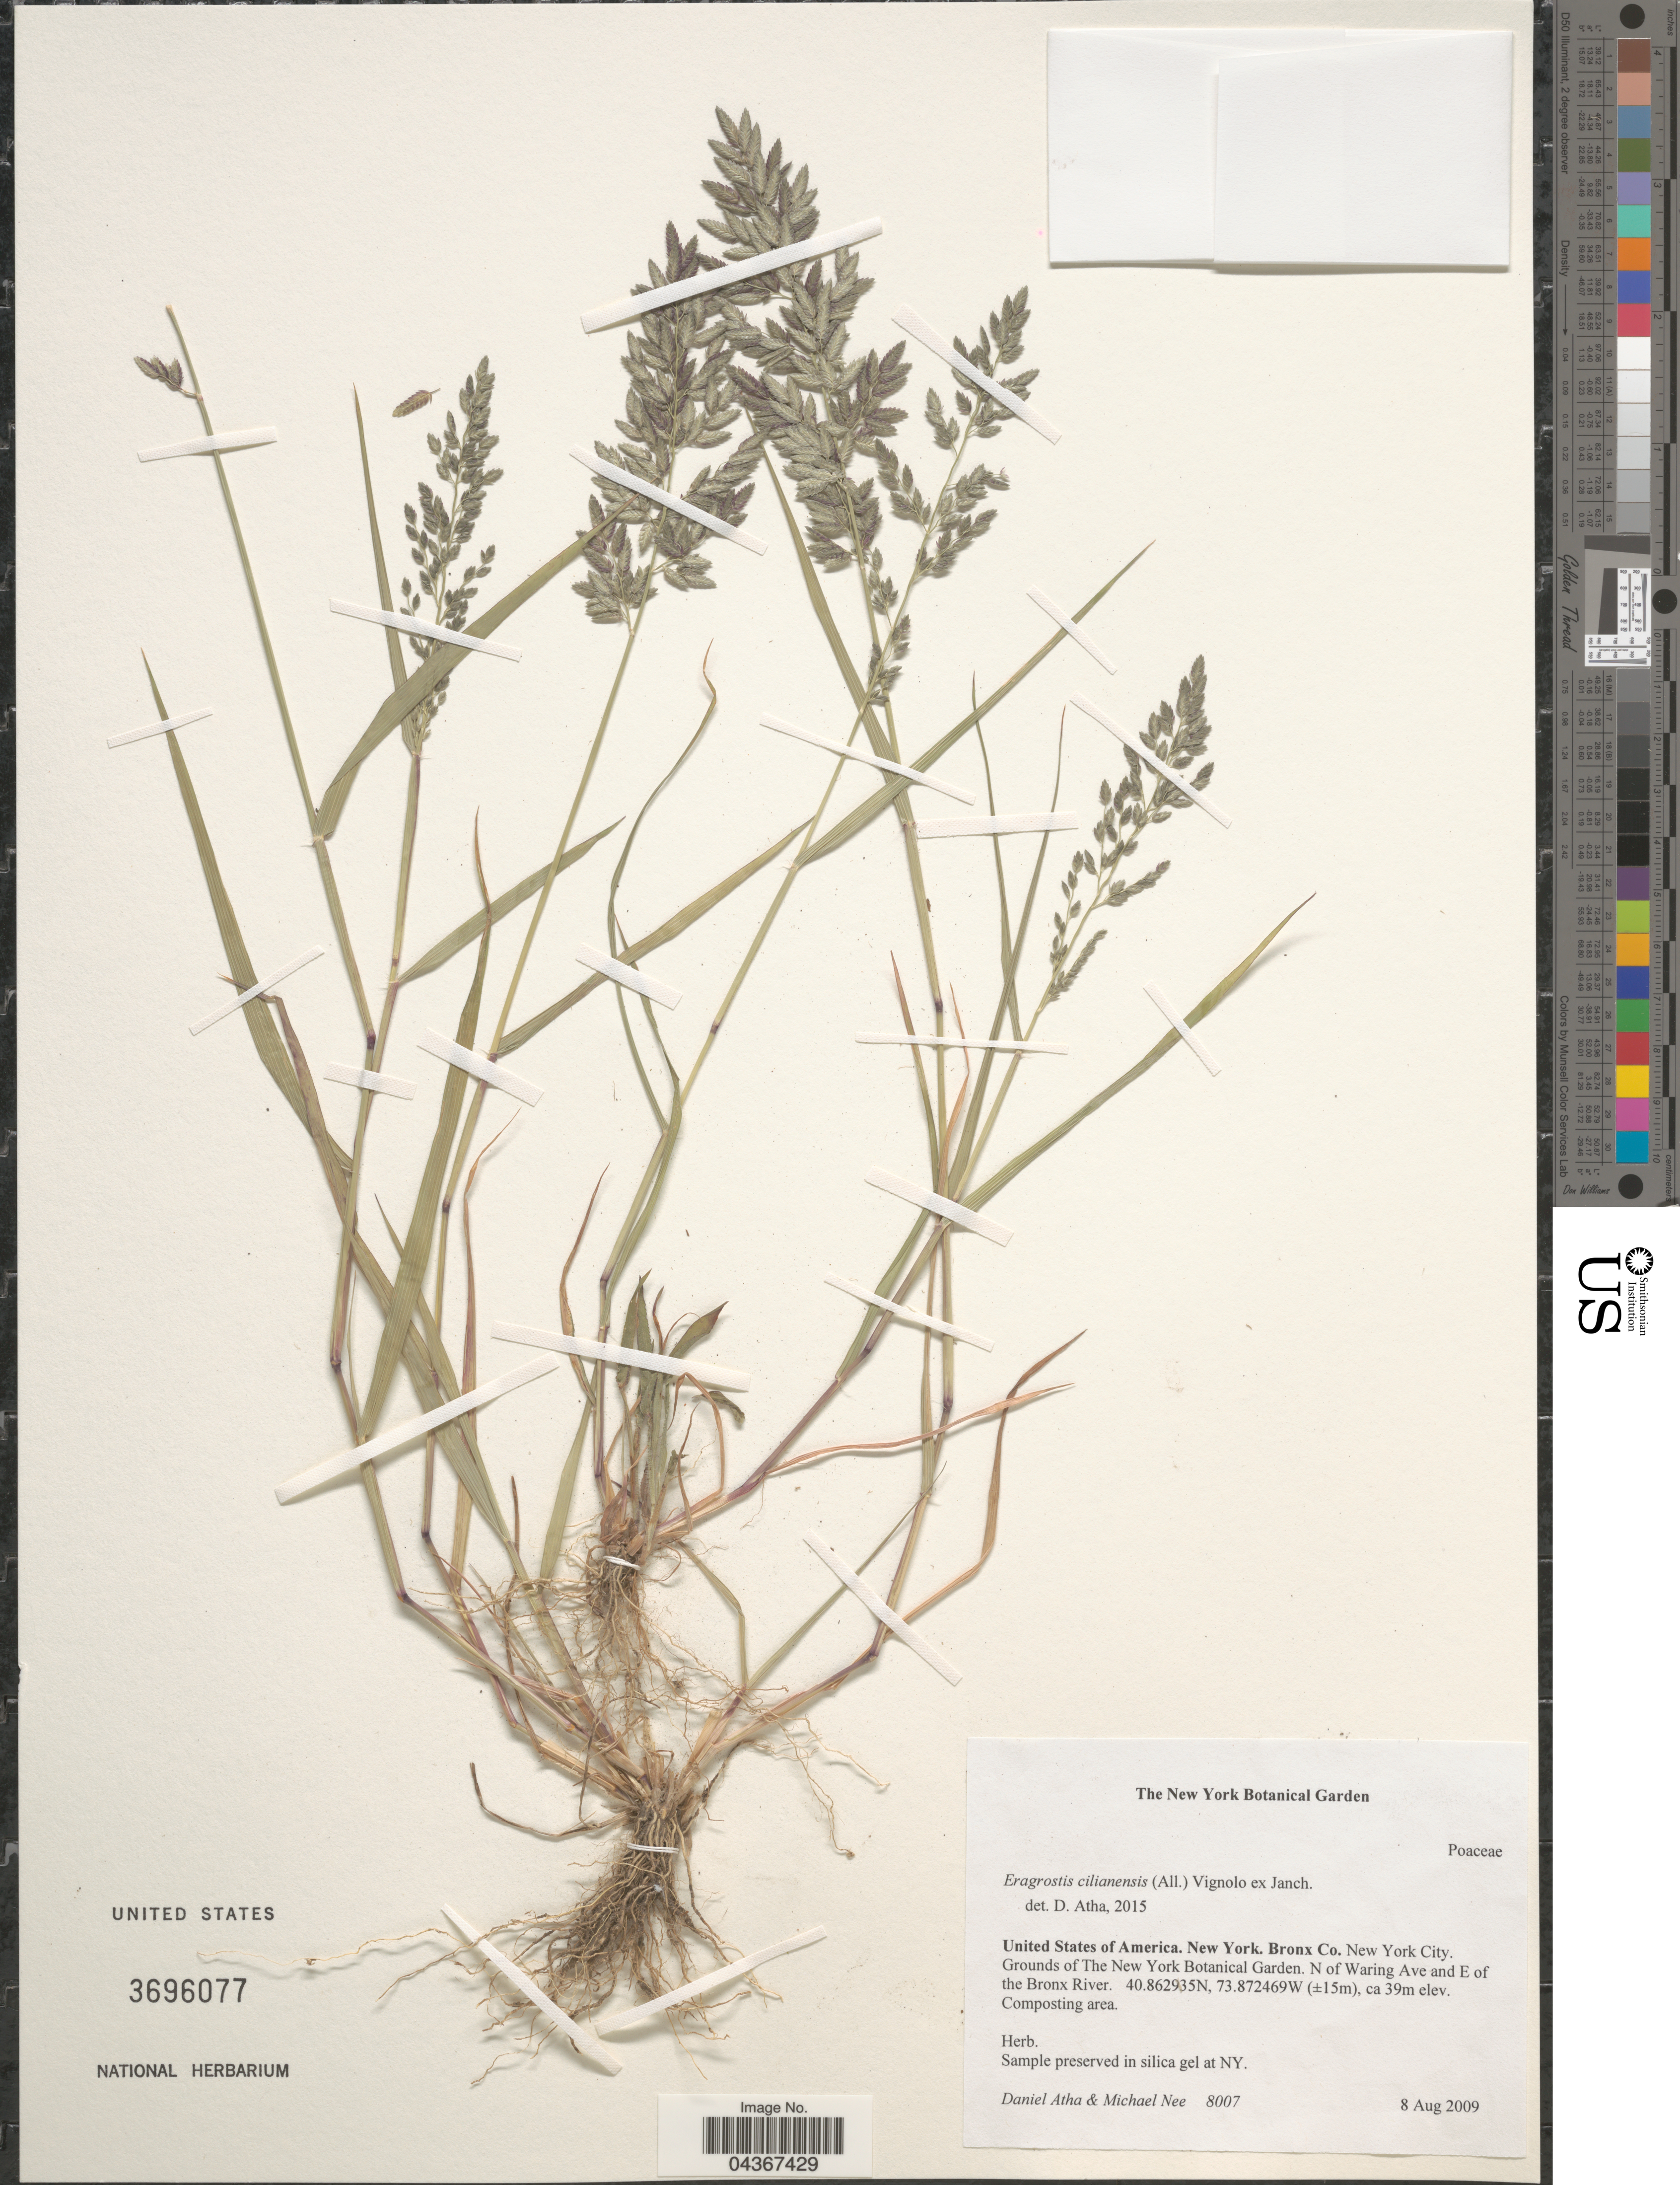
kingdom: Plantae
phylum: Tracheophyta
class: Liliopsida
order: Poales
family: Poaceae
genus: Eragrostis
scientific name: Eragrostis cilianensis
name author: (Bellardi) Vignolo ex Janch.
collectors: D. Atha & M. Nee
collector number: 8007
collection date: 2009-08-08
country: United States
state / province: New York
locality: Bronx Co. New York City. Grounds of The New York Botanical Garden. N of Waring Ave and E of the Bronx River.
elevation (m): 39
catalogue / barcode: US 3696077